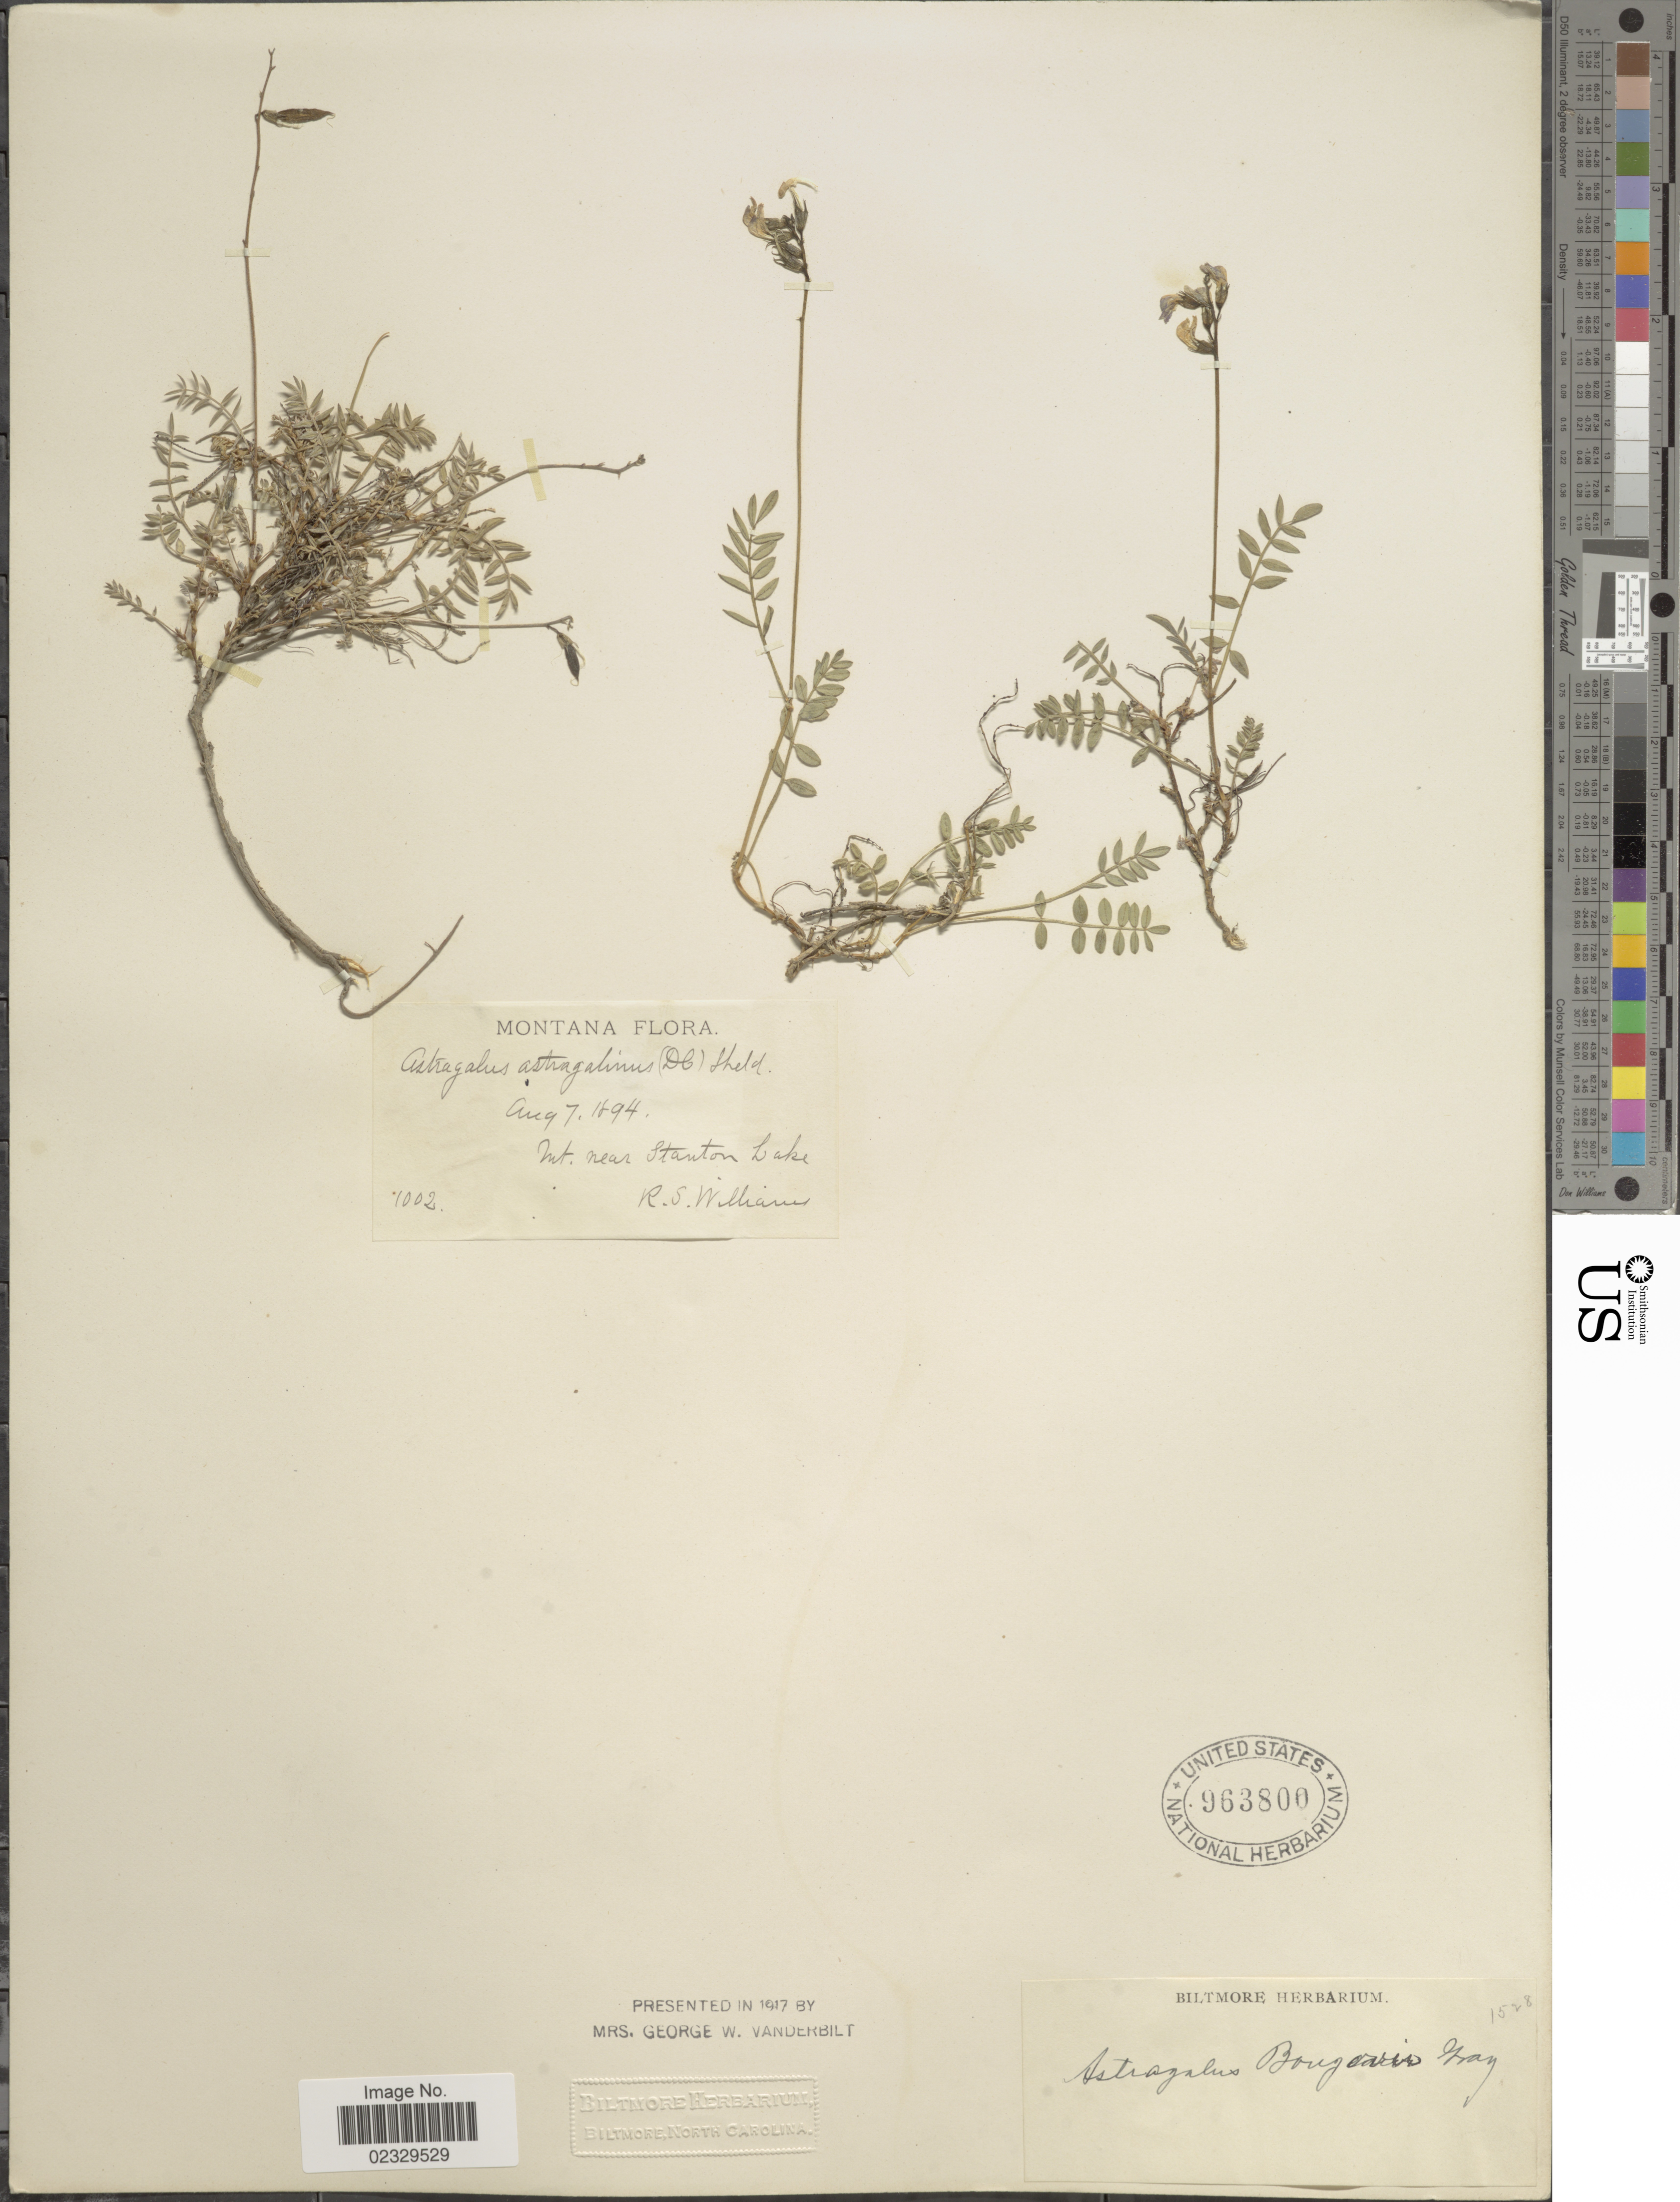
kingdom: Plantae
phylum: Tracheophyta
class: Magnoliopsida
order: Fabales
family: Fabaceae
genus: Astragalus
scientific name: Astragalus bourgovii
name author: A. Gray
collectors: R. S. Williams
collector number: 1002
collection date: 1894-08-07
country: United States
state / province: Montana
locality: Mt. near Stanton Lake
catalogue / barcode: US 963800